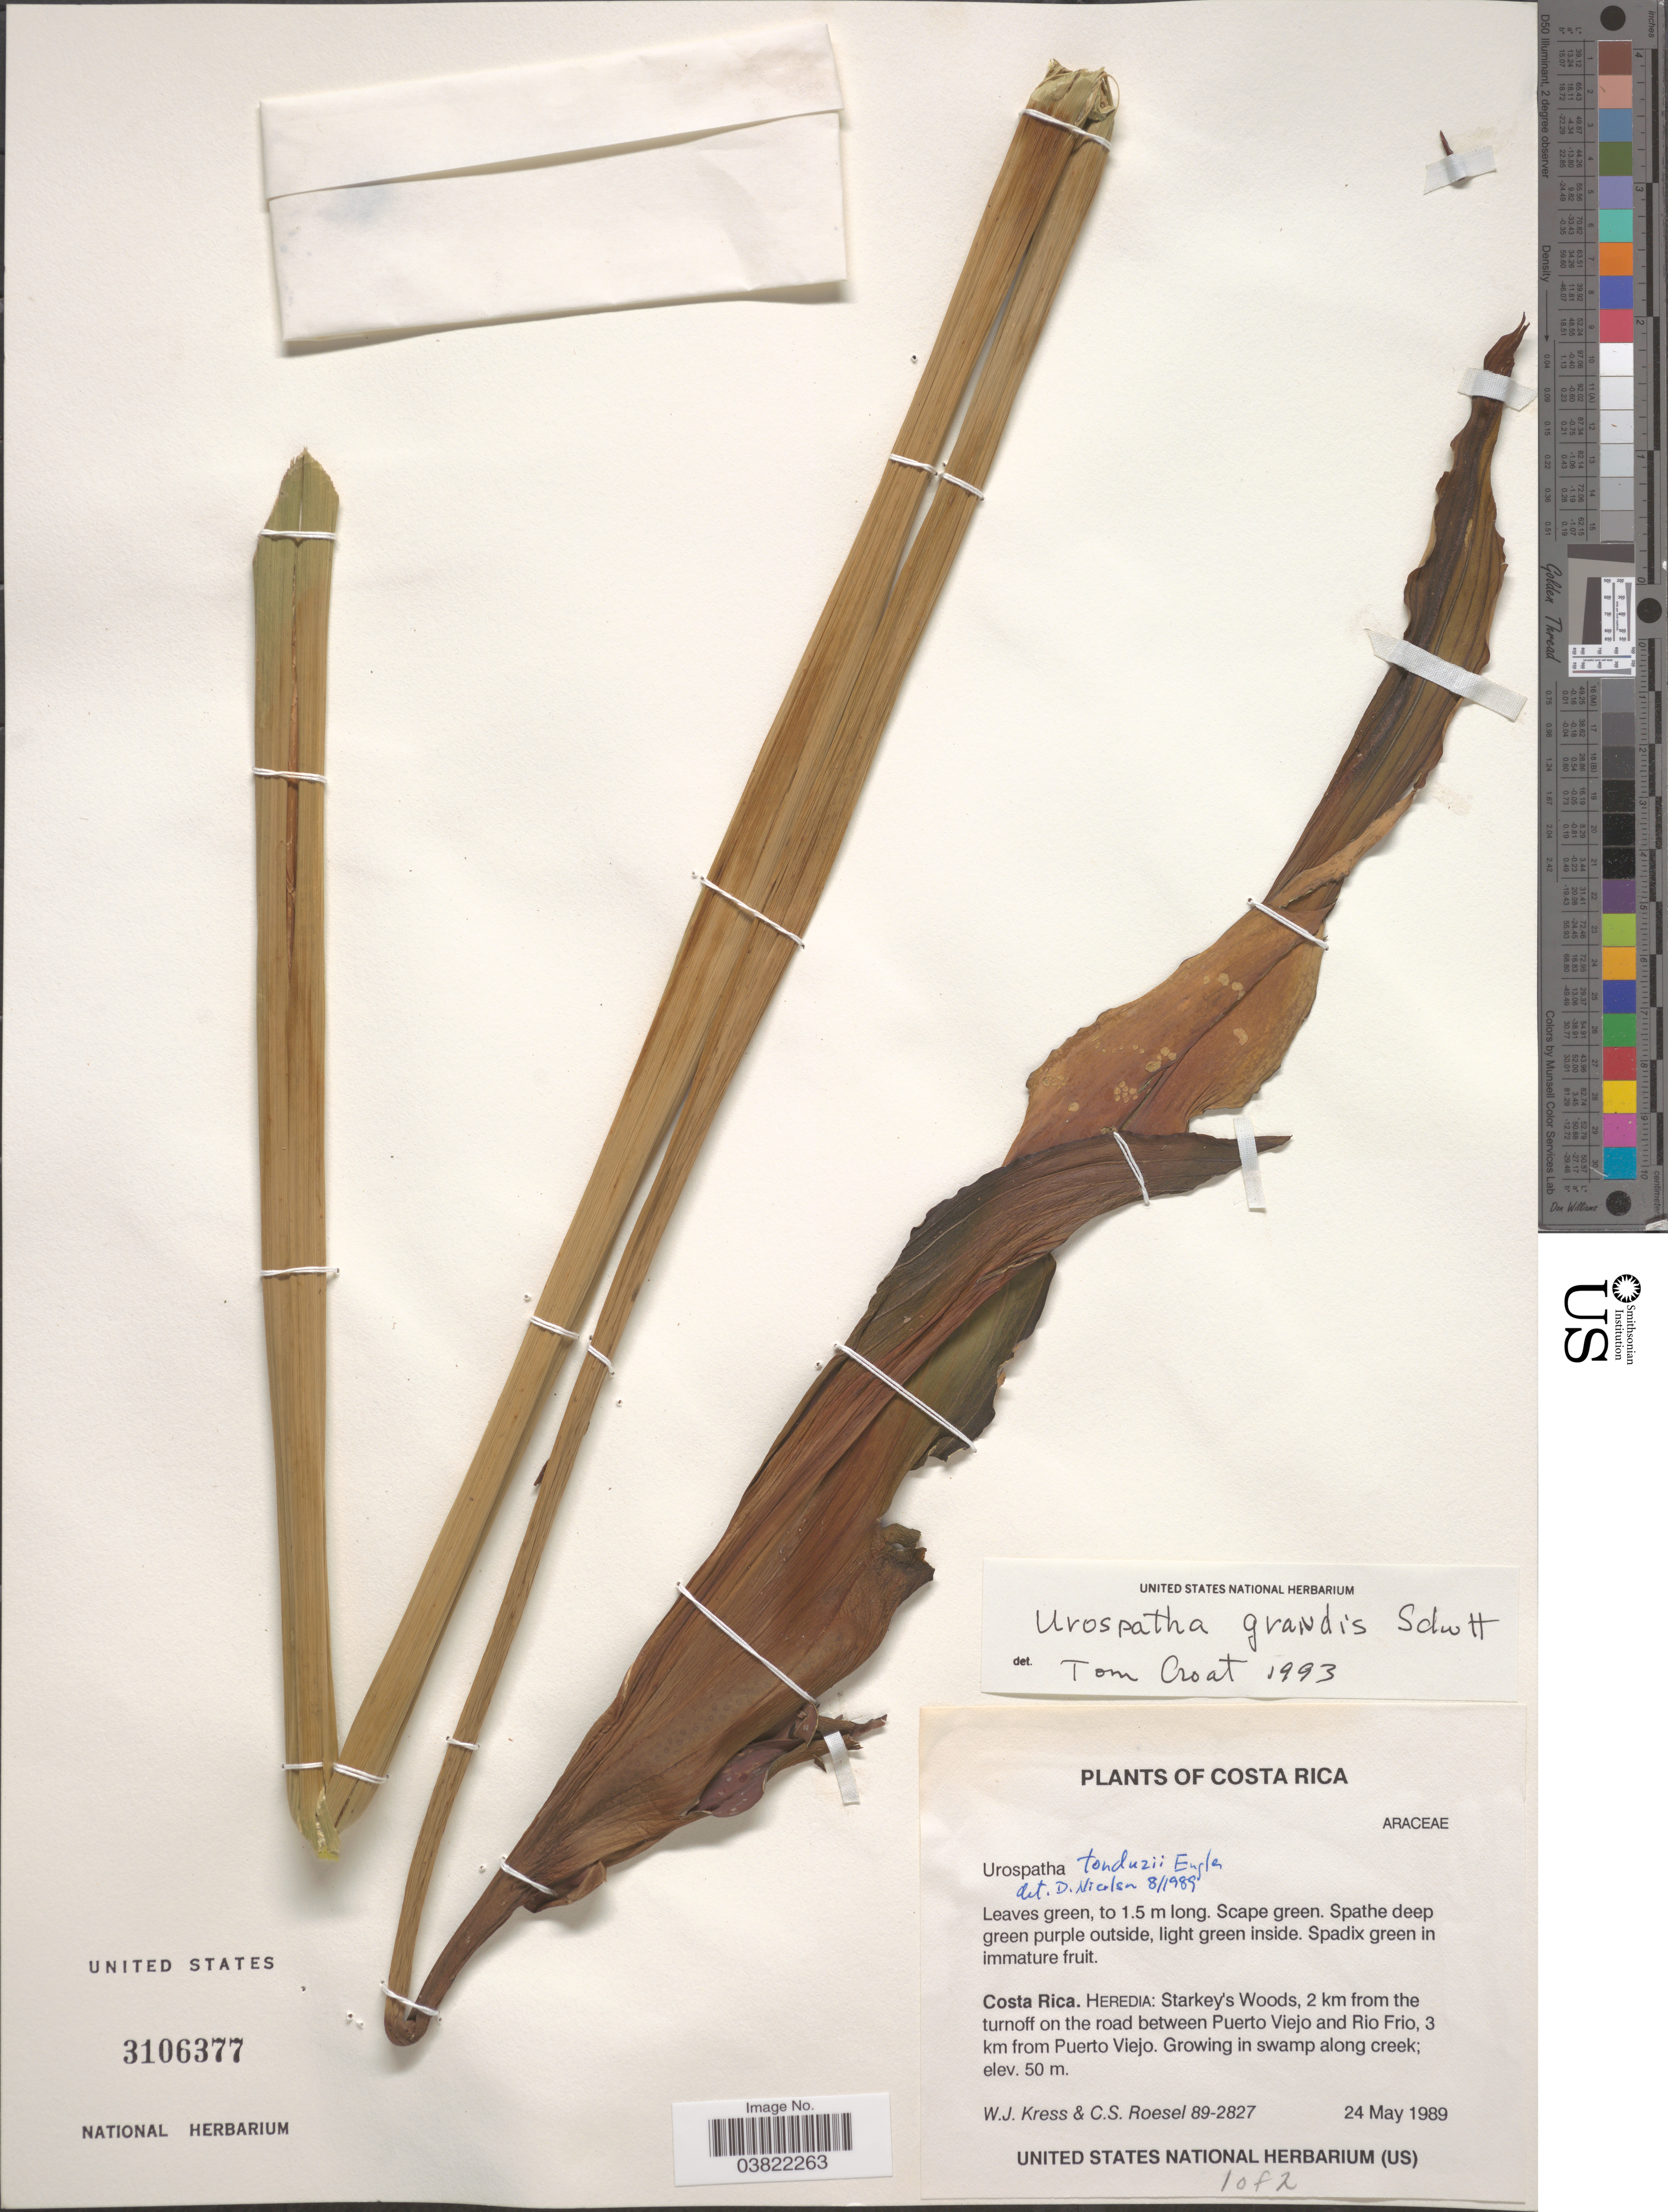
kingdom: Plantae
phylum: Tracheophyta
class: Liliopsida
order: Alismatales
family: Araceae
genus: Urospatha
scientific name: Urospatha grandis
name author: Schott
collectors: W. J. Kress & C. Rosel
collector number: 89-2827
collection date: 1989-05-24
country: Costa Rica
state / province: Heredia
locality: Starkey's Woods, 2 km from the turnoff on the road between Puerto Viejo and Rio Frio, 3 km from Puerto Viejo.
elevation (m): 50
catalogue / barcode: US 3106377